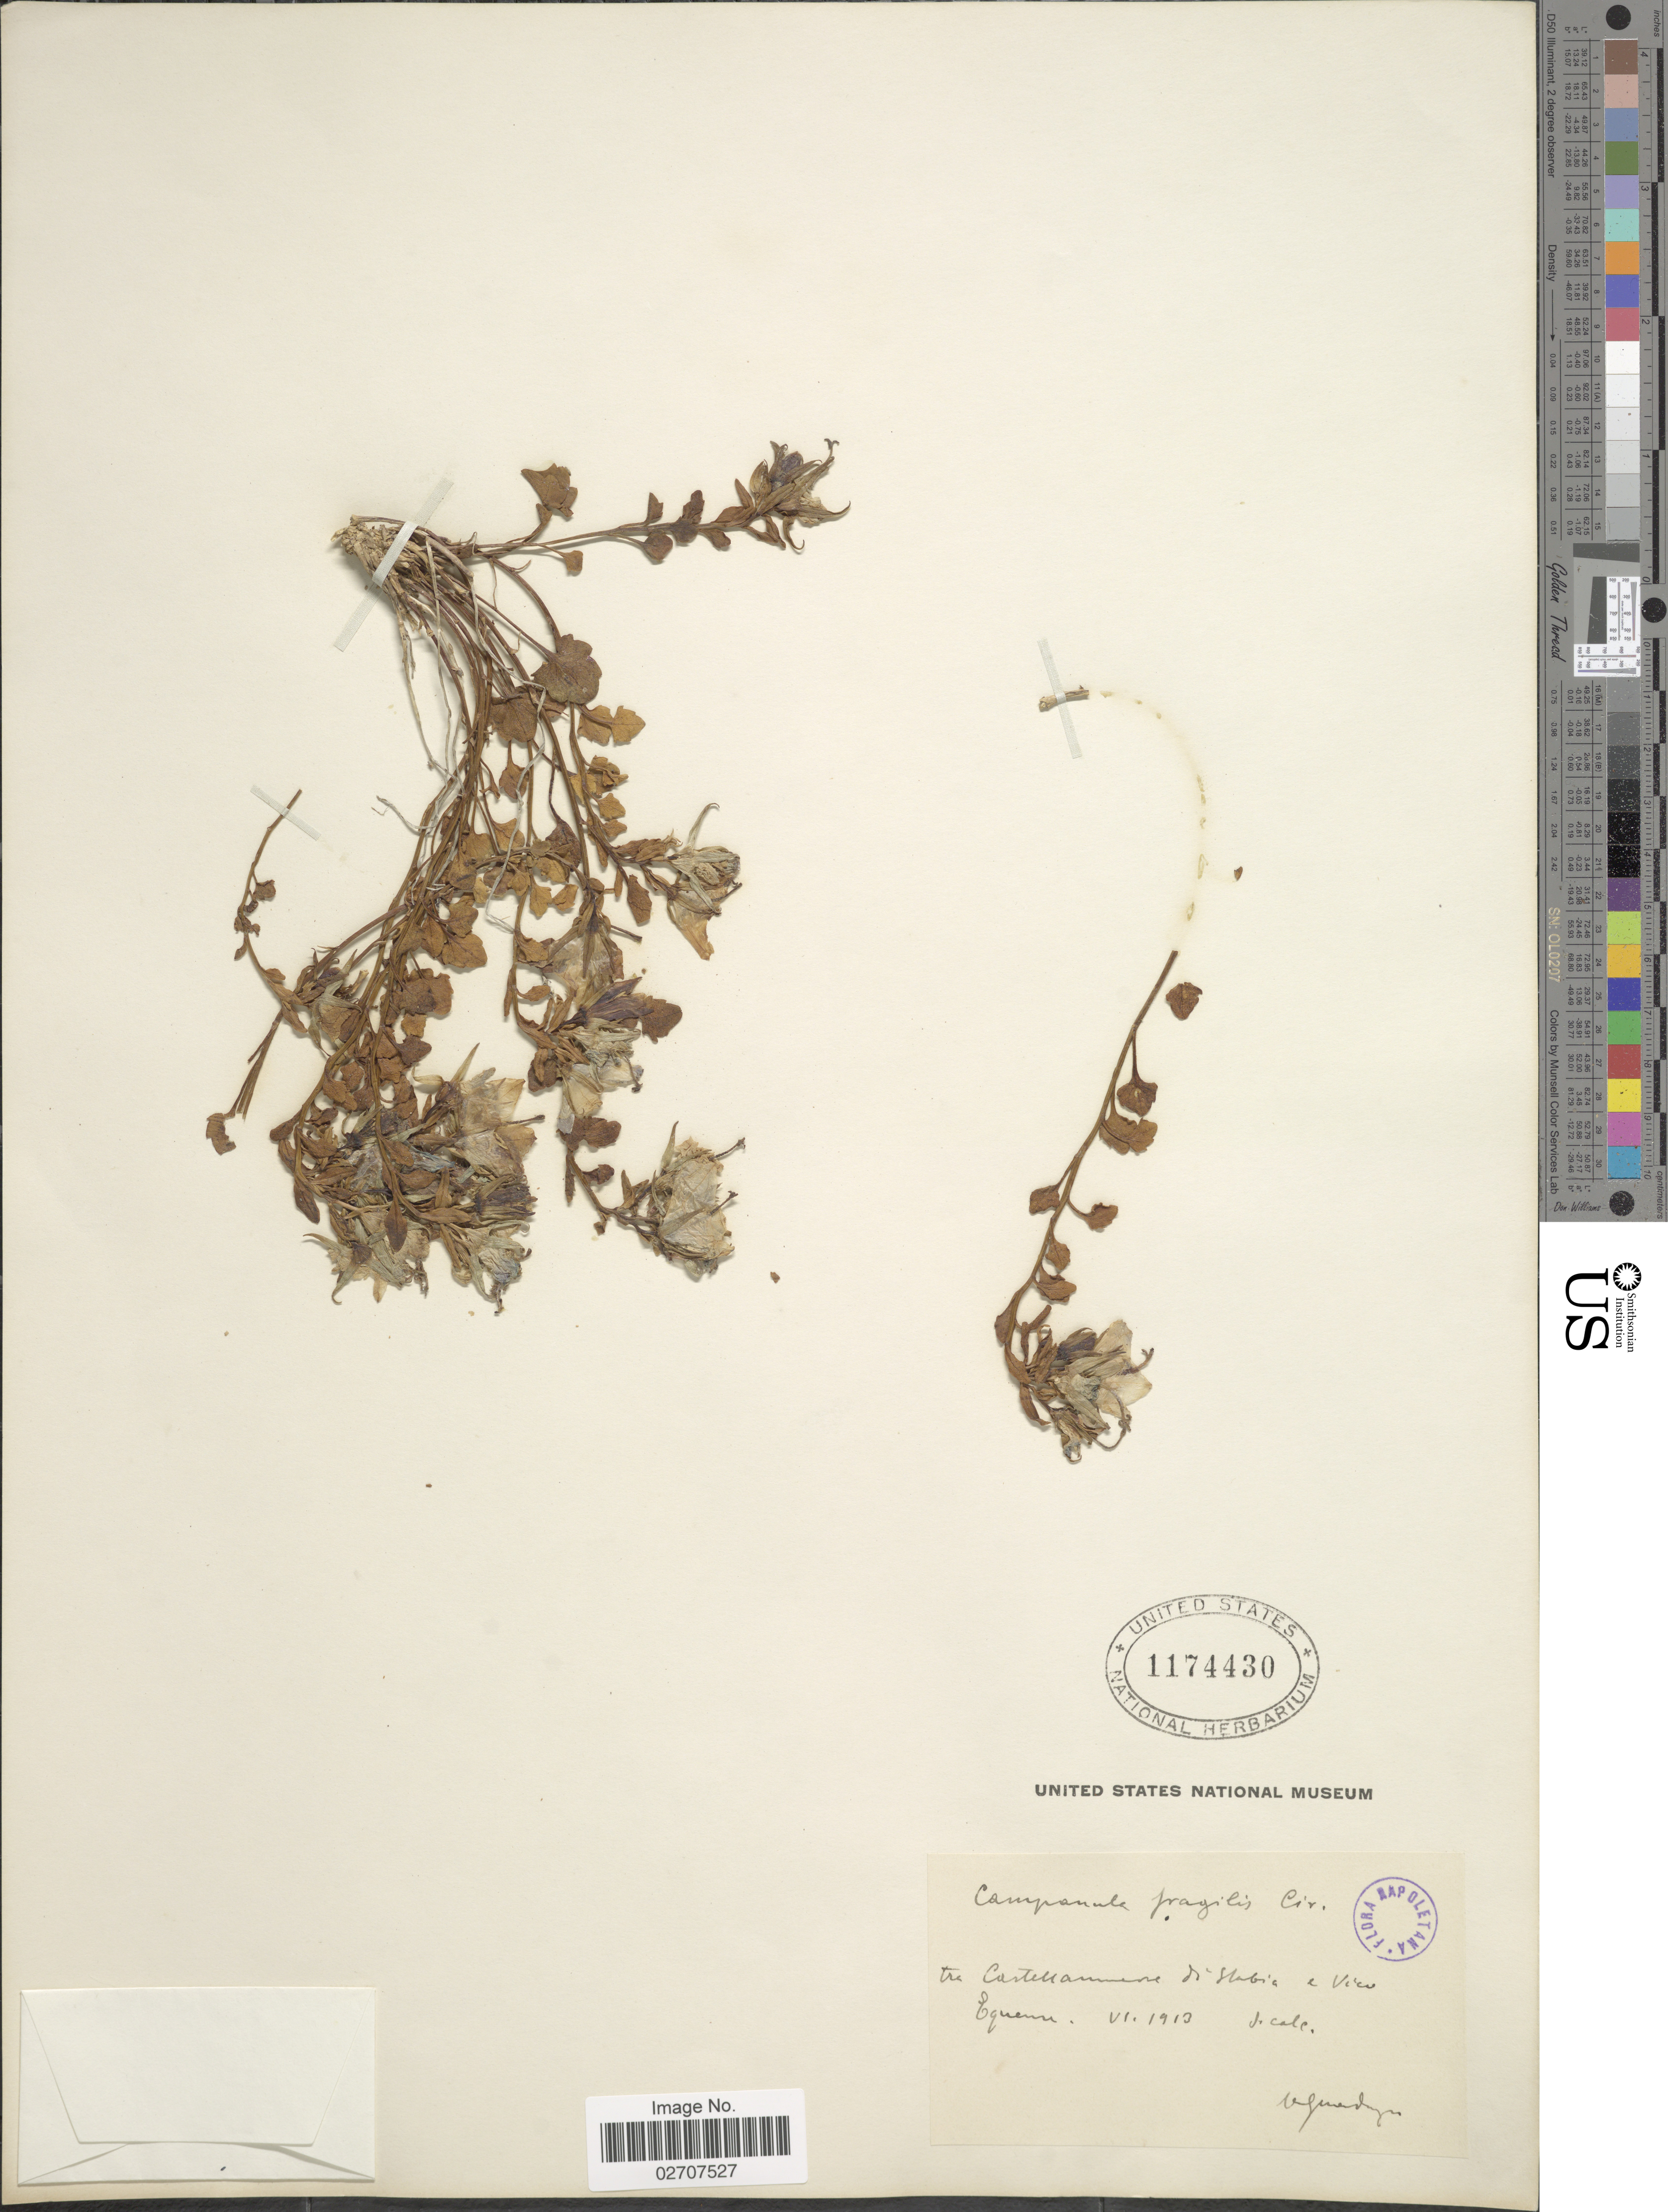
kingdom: Plantae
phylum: Tracheophyta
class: Magnoliopsida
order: Asterales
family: Campanulaceae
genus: Campanula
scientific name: Campanula fragilis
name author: Cirillo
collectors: M. Guadagno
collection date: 1913-06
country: Italy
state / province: Campania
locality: Napoletana, tra Castellammare di Stabia e Vico Equense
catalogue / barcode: US 1174430